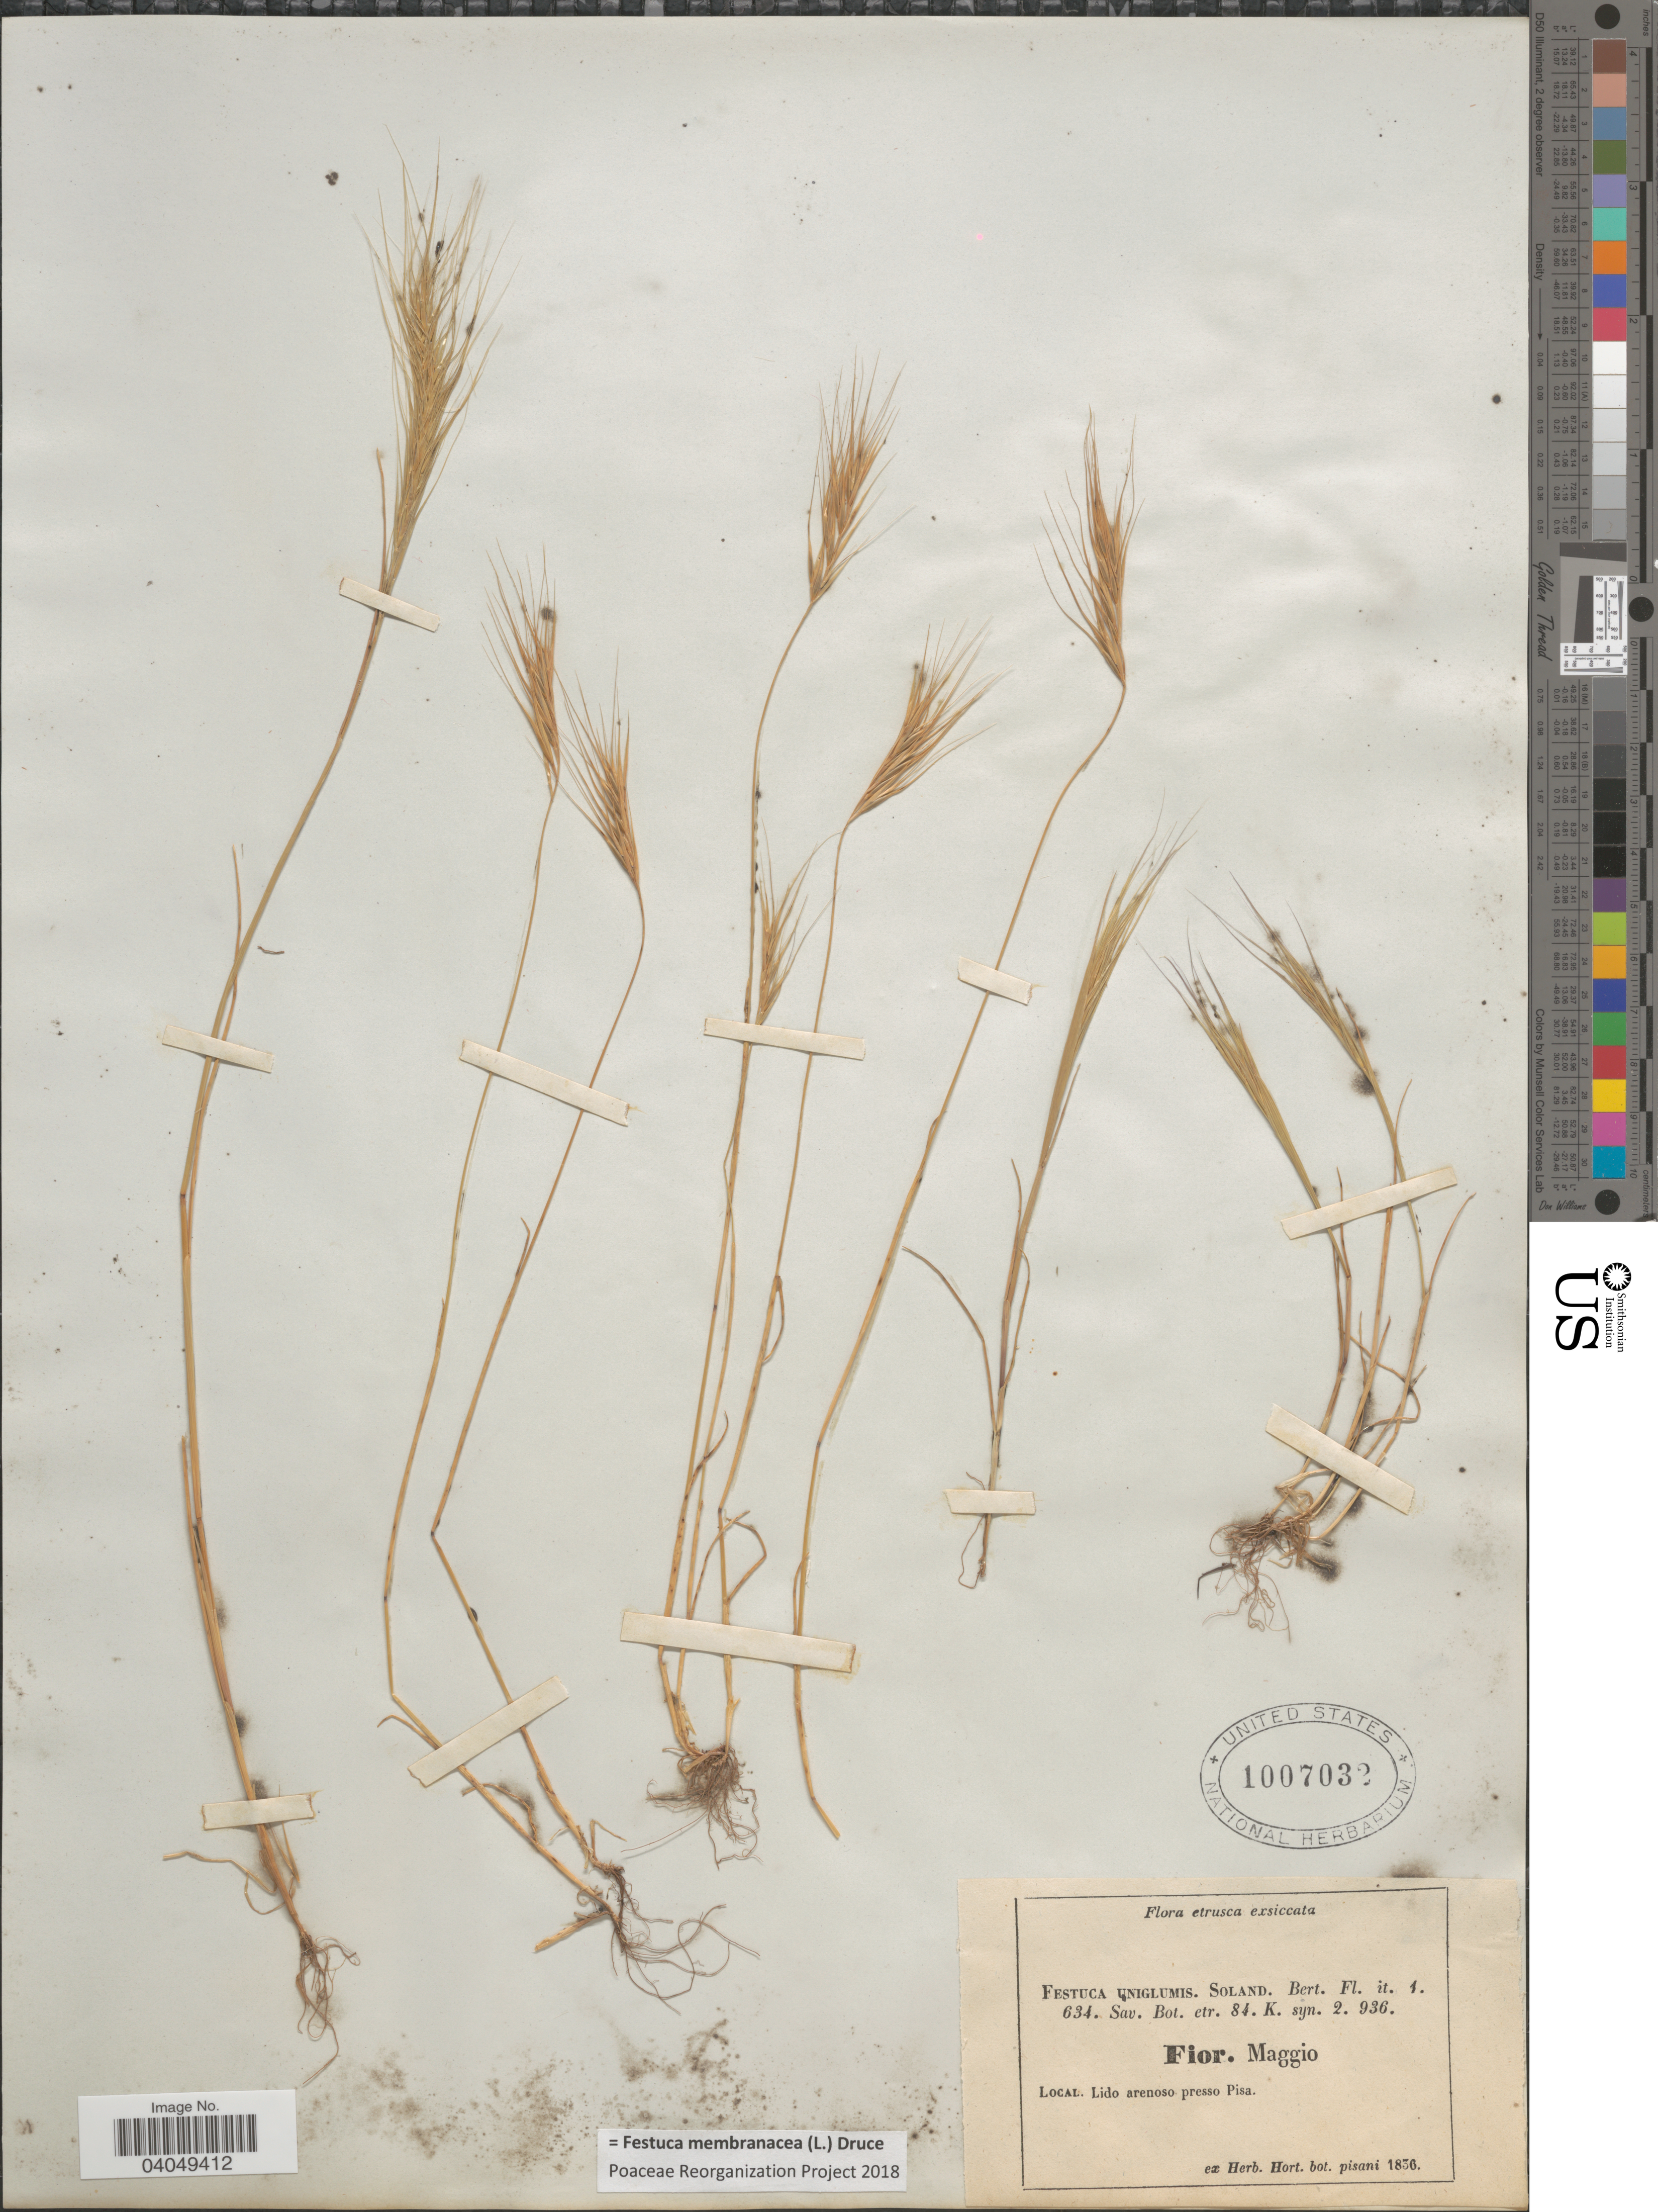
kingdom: Plantae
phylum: Tracheophyta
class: Liliopsida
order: Poales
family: Poaceae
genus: Festuca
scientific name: Festuca membranacea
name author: Kit.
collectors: ex herb. Hort. Bot. Pisani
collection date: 1836-05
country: Italy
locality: Etrusca. Lido arenoso presso Pisa.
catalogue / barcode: US 1007032